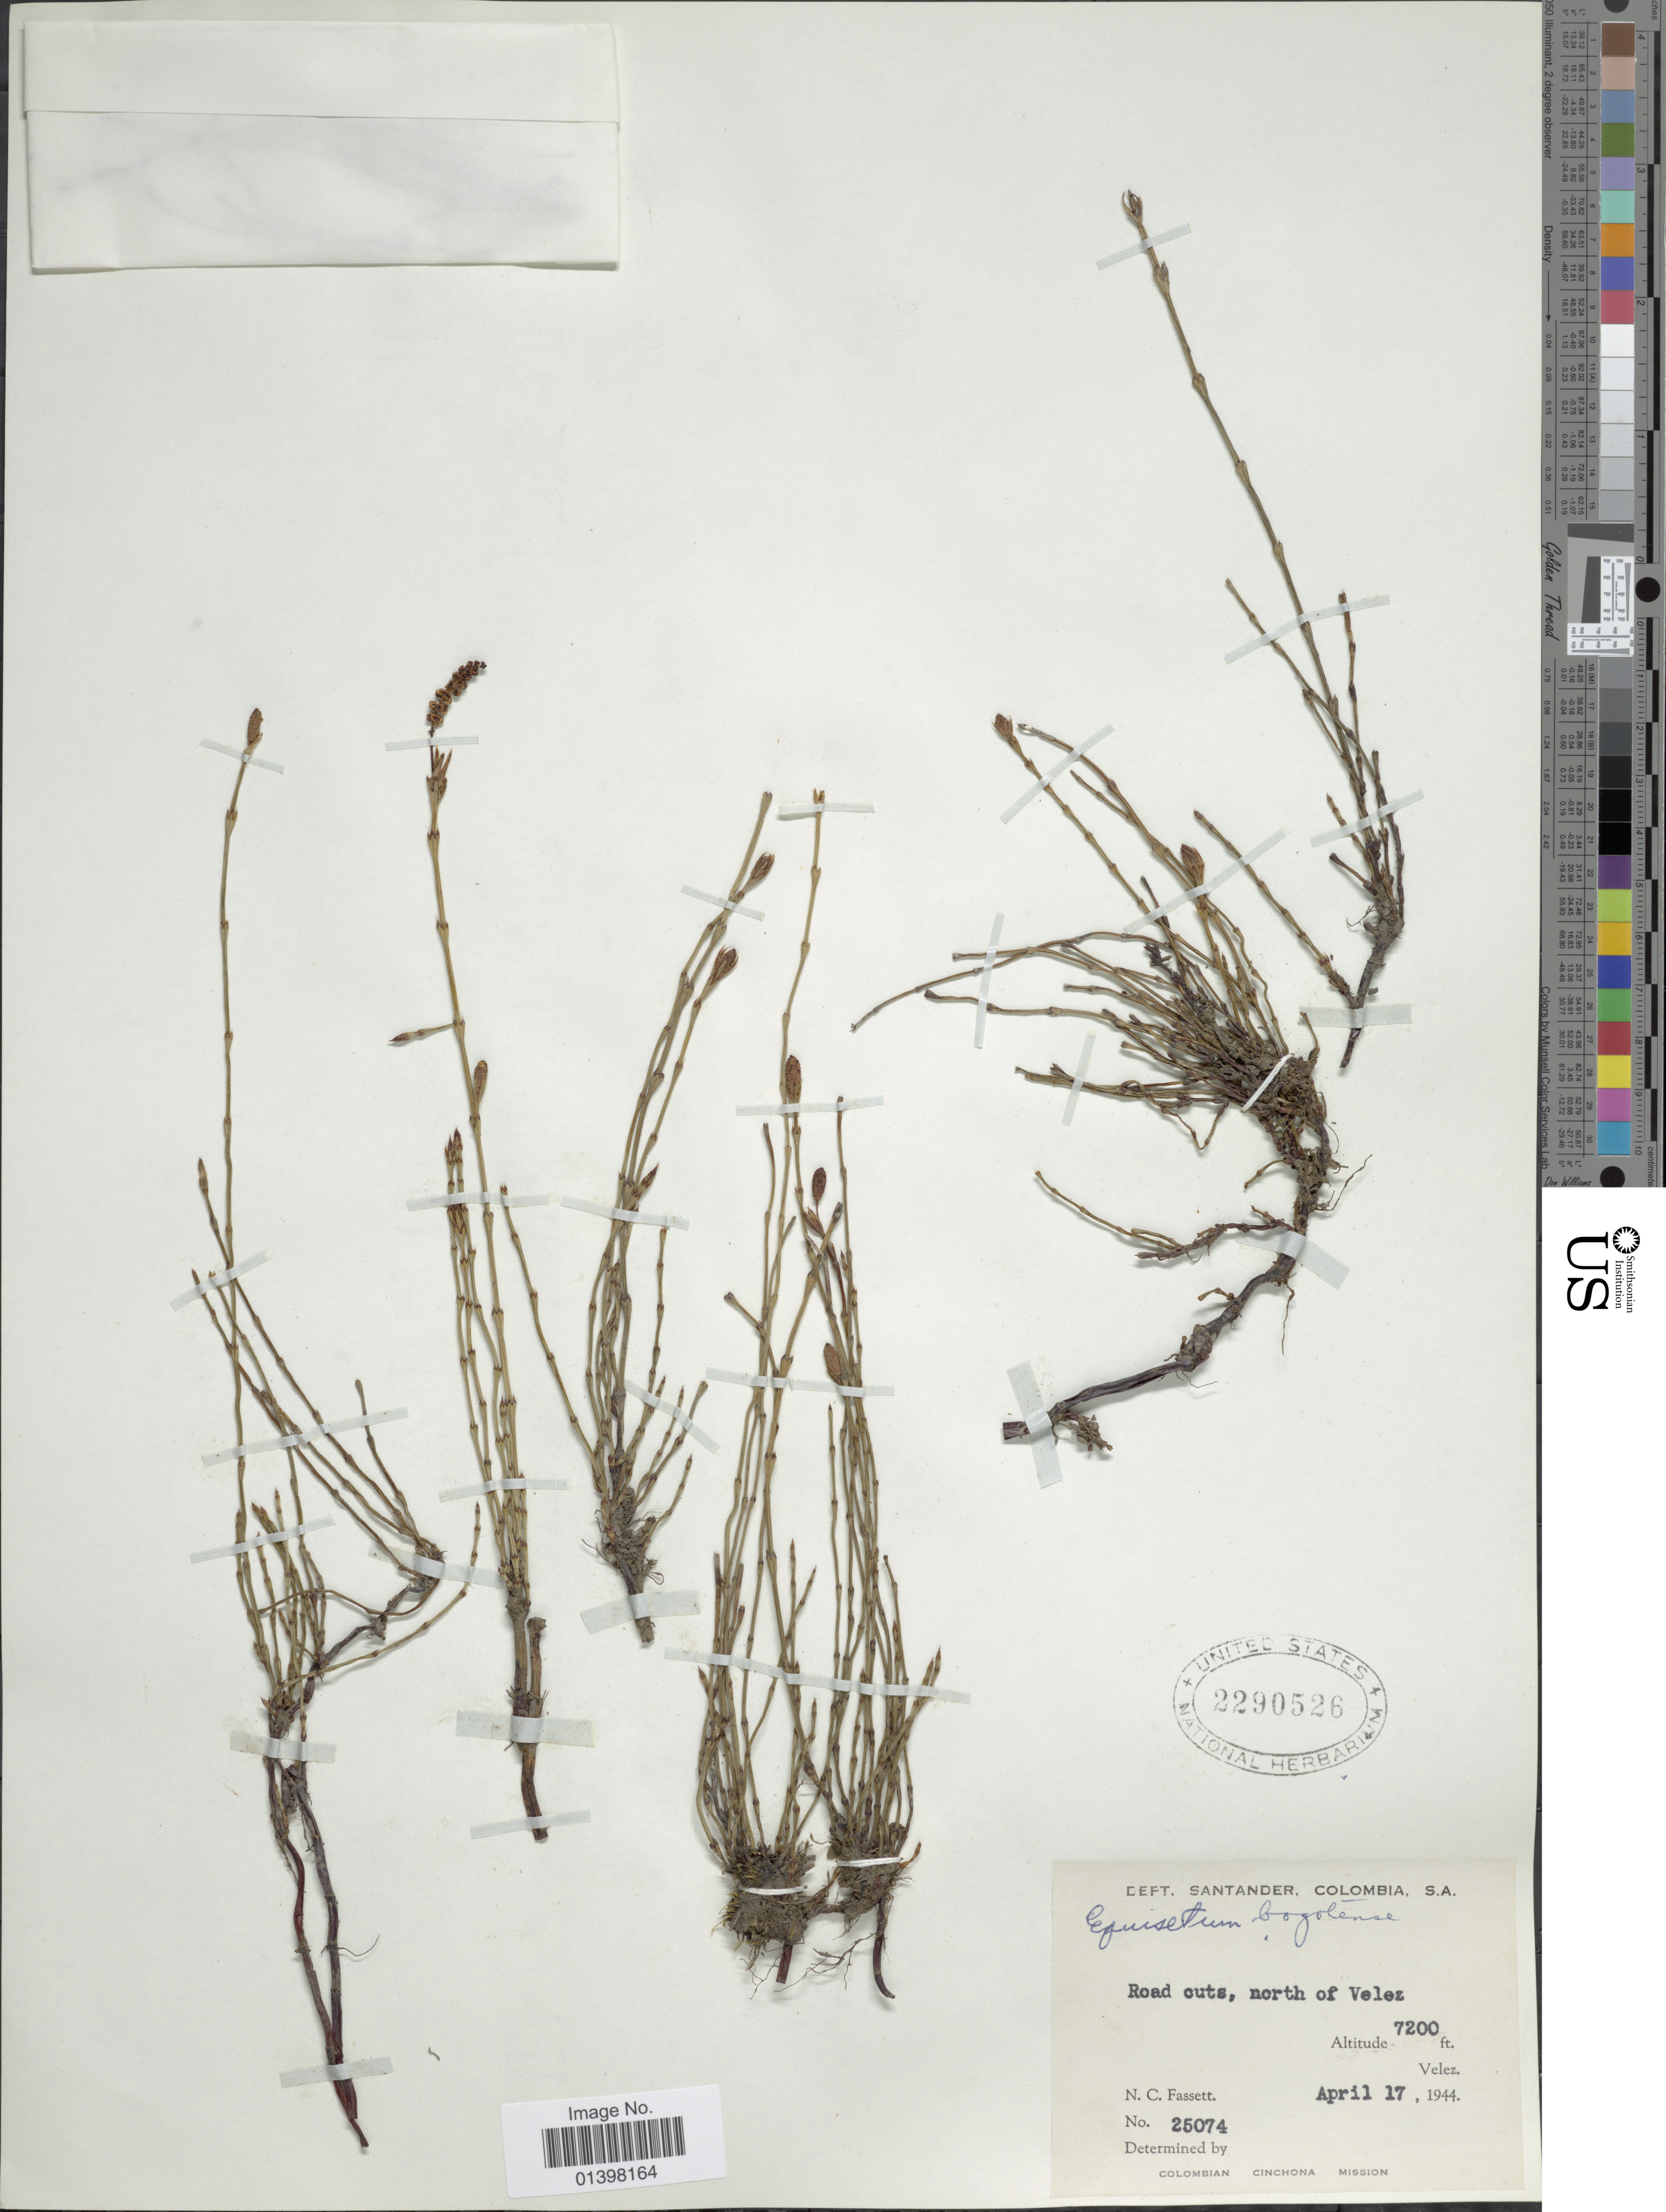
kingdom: Plantae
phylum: Tracheophyta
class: Polypodiopsida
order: Equisetales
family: Equisetaceae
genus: Equisetum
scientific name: Equisetum bogotense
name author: Kunth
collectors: N. C. Fassett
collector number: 25074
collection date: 1944-04-17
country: Colombia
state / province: Santander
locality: Road cuts, north of Velez, Velez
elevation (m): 2195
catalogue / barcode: US 2290526